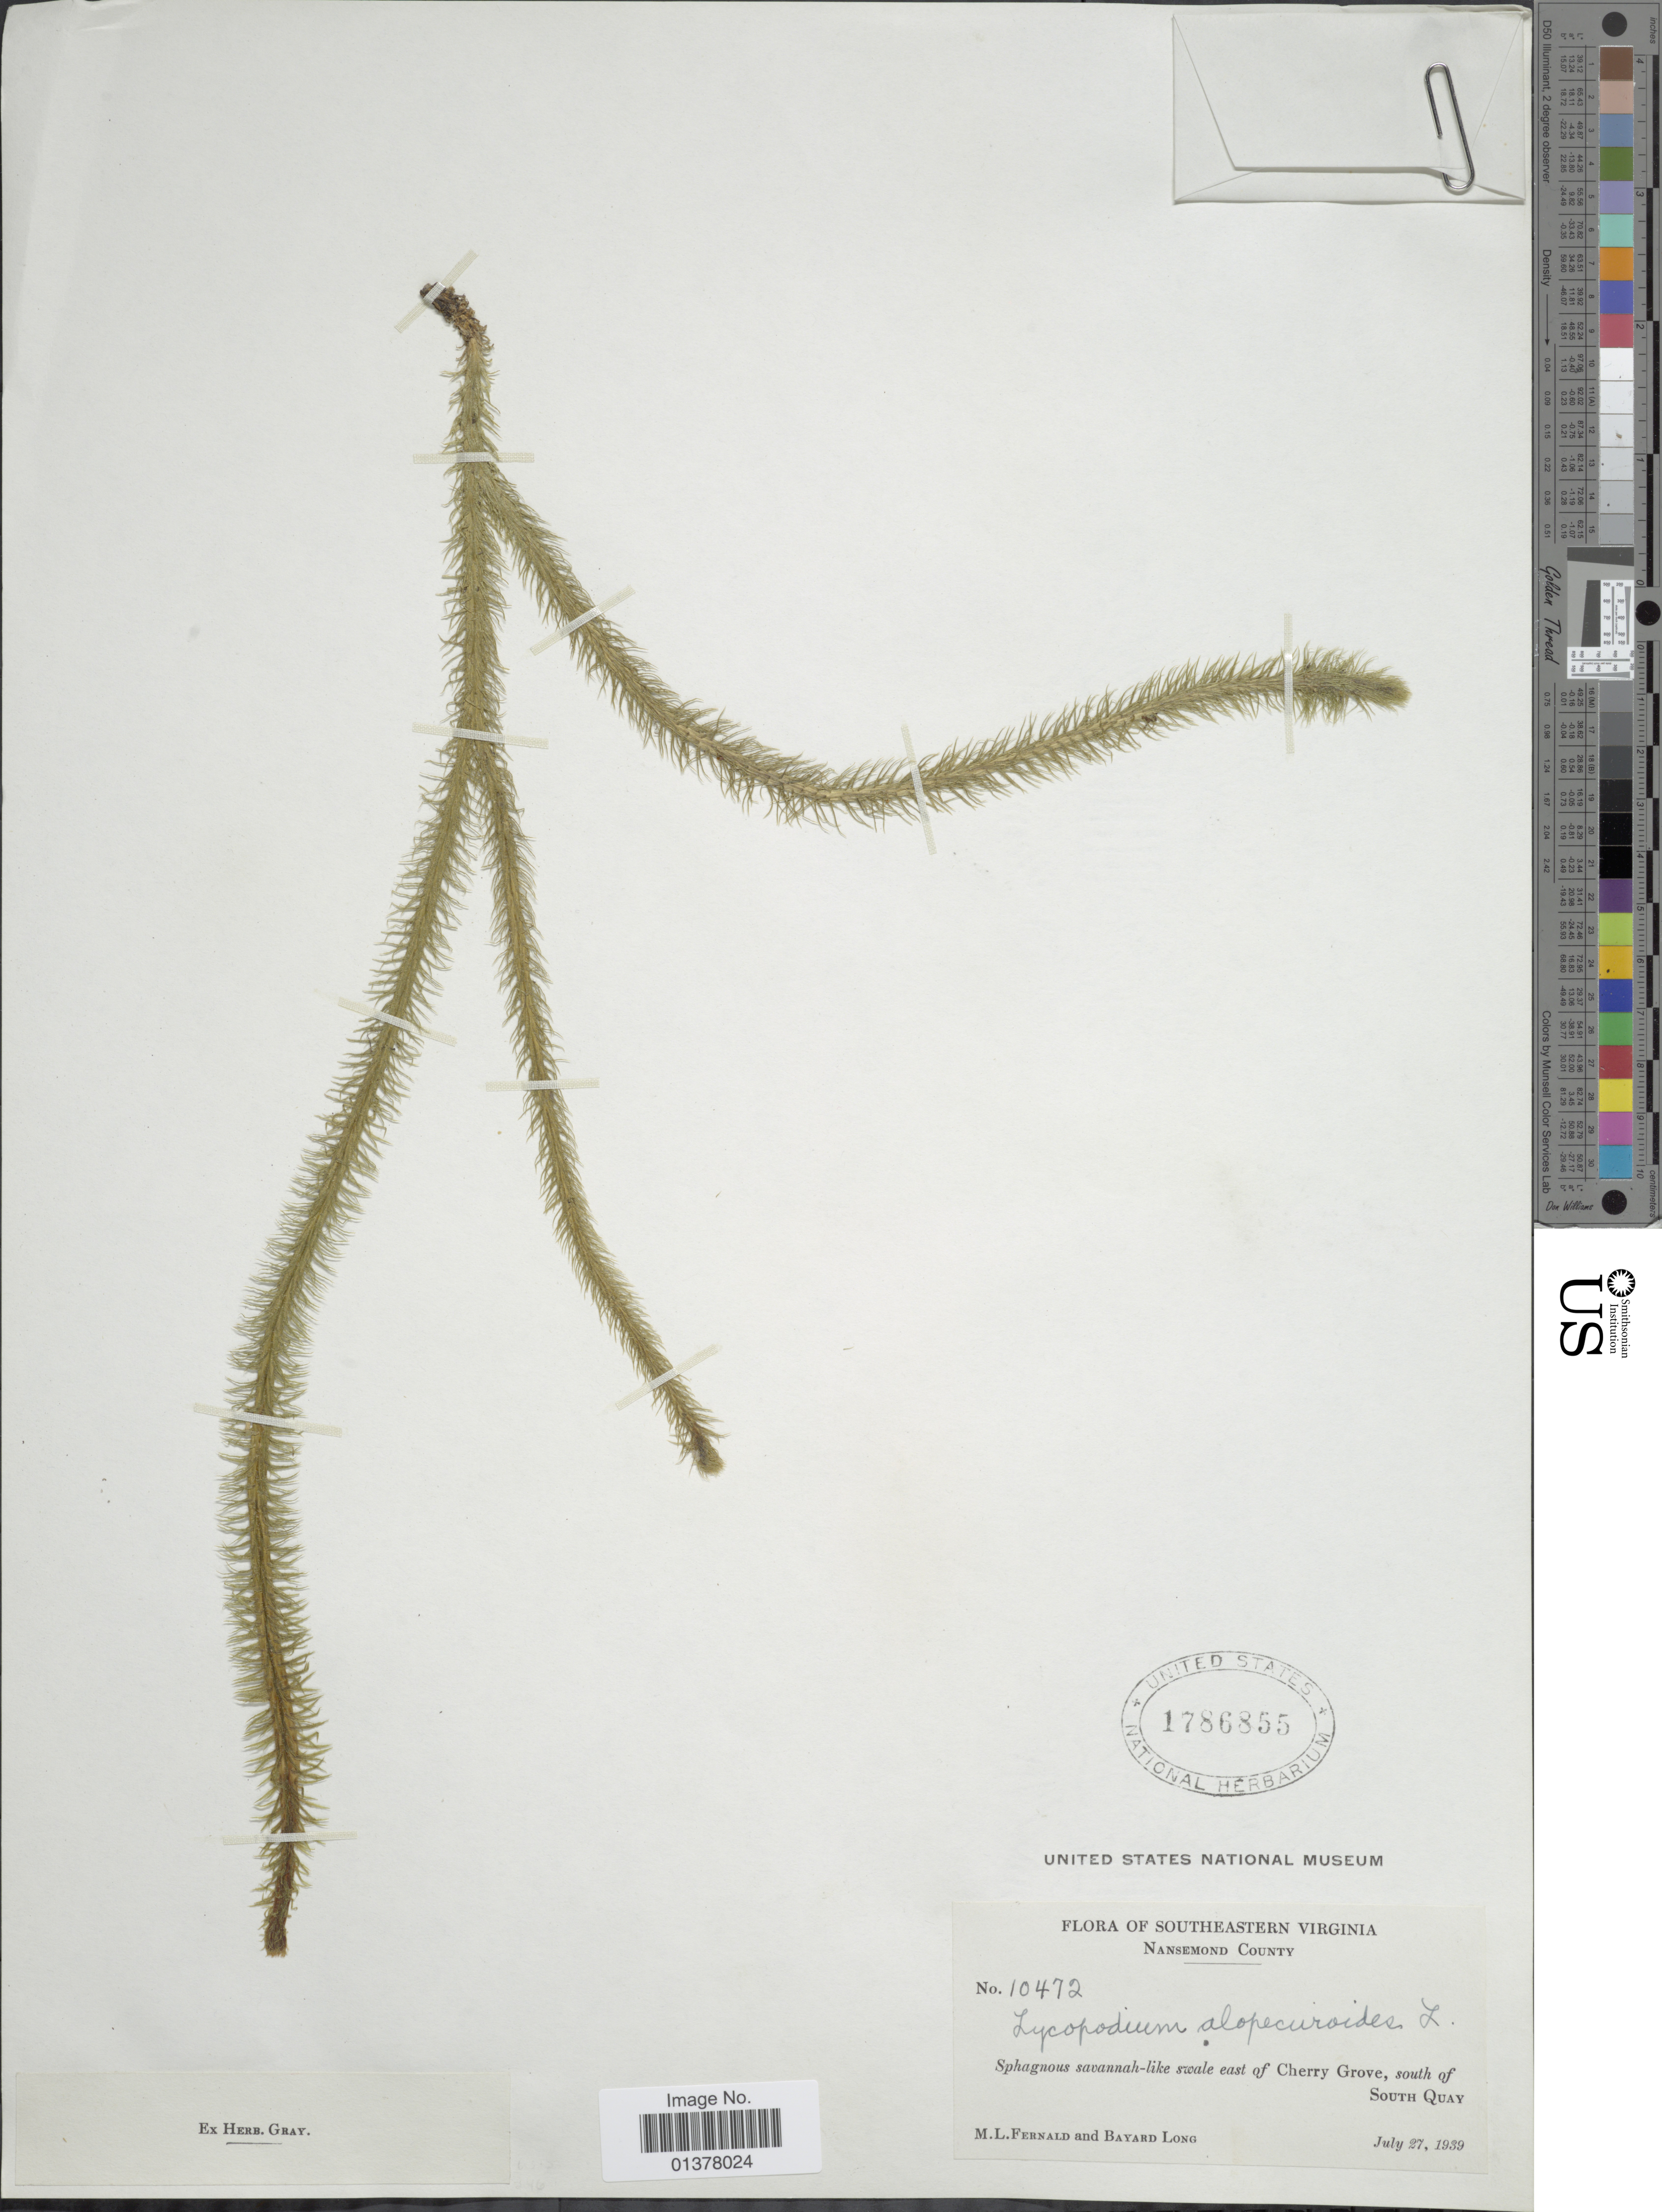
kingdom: Plantae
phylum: Tracheophyta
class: Lycopodiopsida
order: Lycopodiales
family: Lycopodiaceae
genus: Lycopodiella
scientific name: Lycopodiella alopecuroides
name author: (L.) Cranfill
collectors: M. L. Fernald & B. H. Long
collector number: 10472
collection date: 1939-07-27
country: United States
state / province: Virginia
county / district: City of Suffolk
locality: Southeastern Virginia, Nansemond County, Sphagnous savannah-like swale east of Cherry Grove, south of South Quay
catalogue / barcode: US 1786855